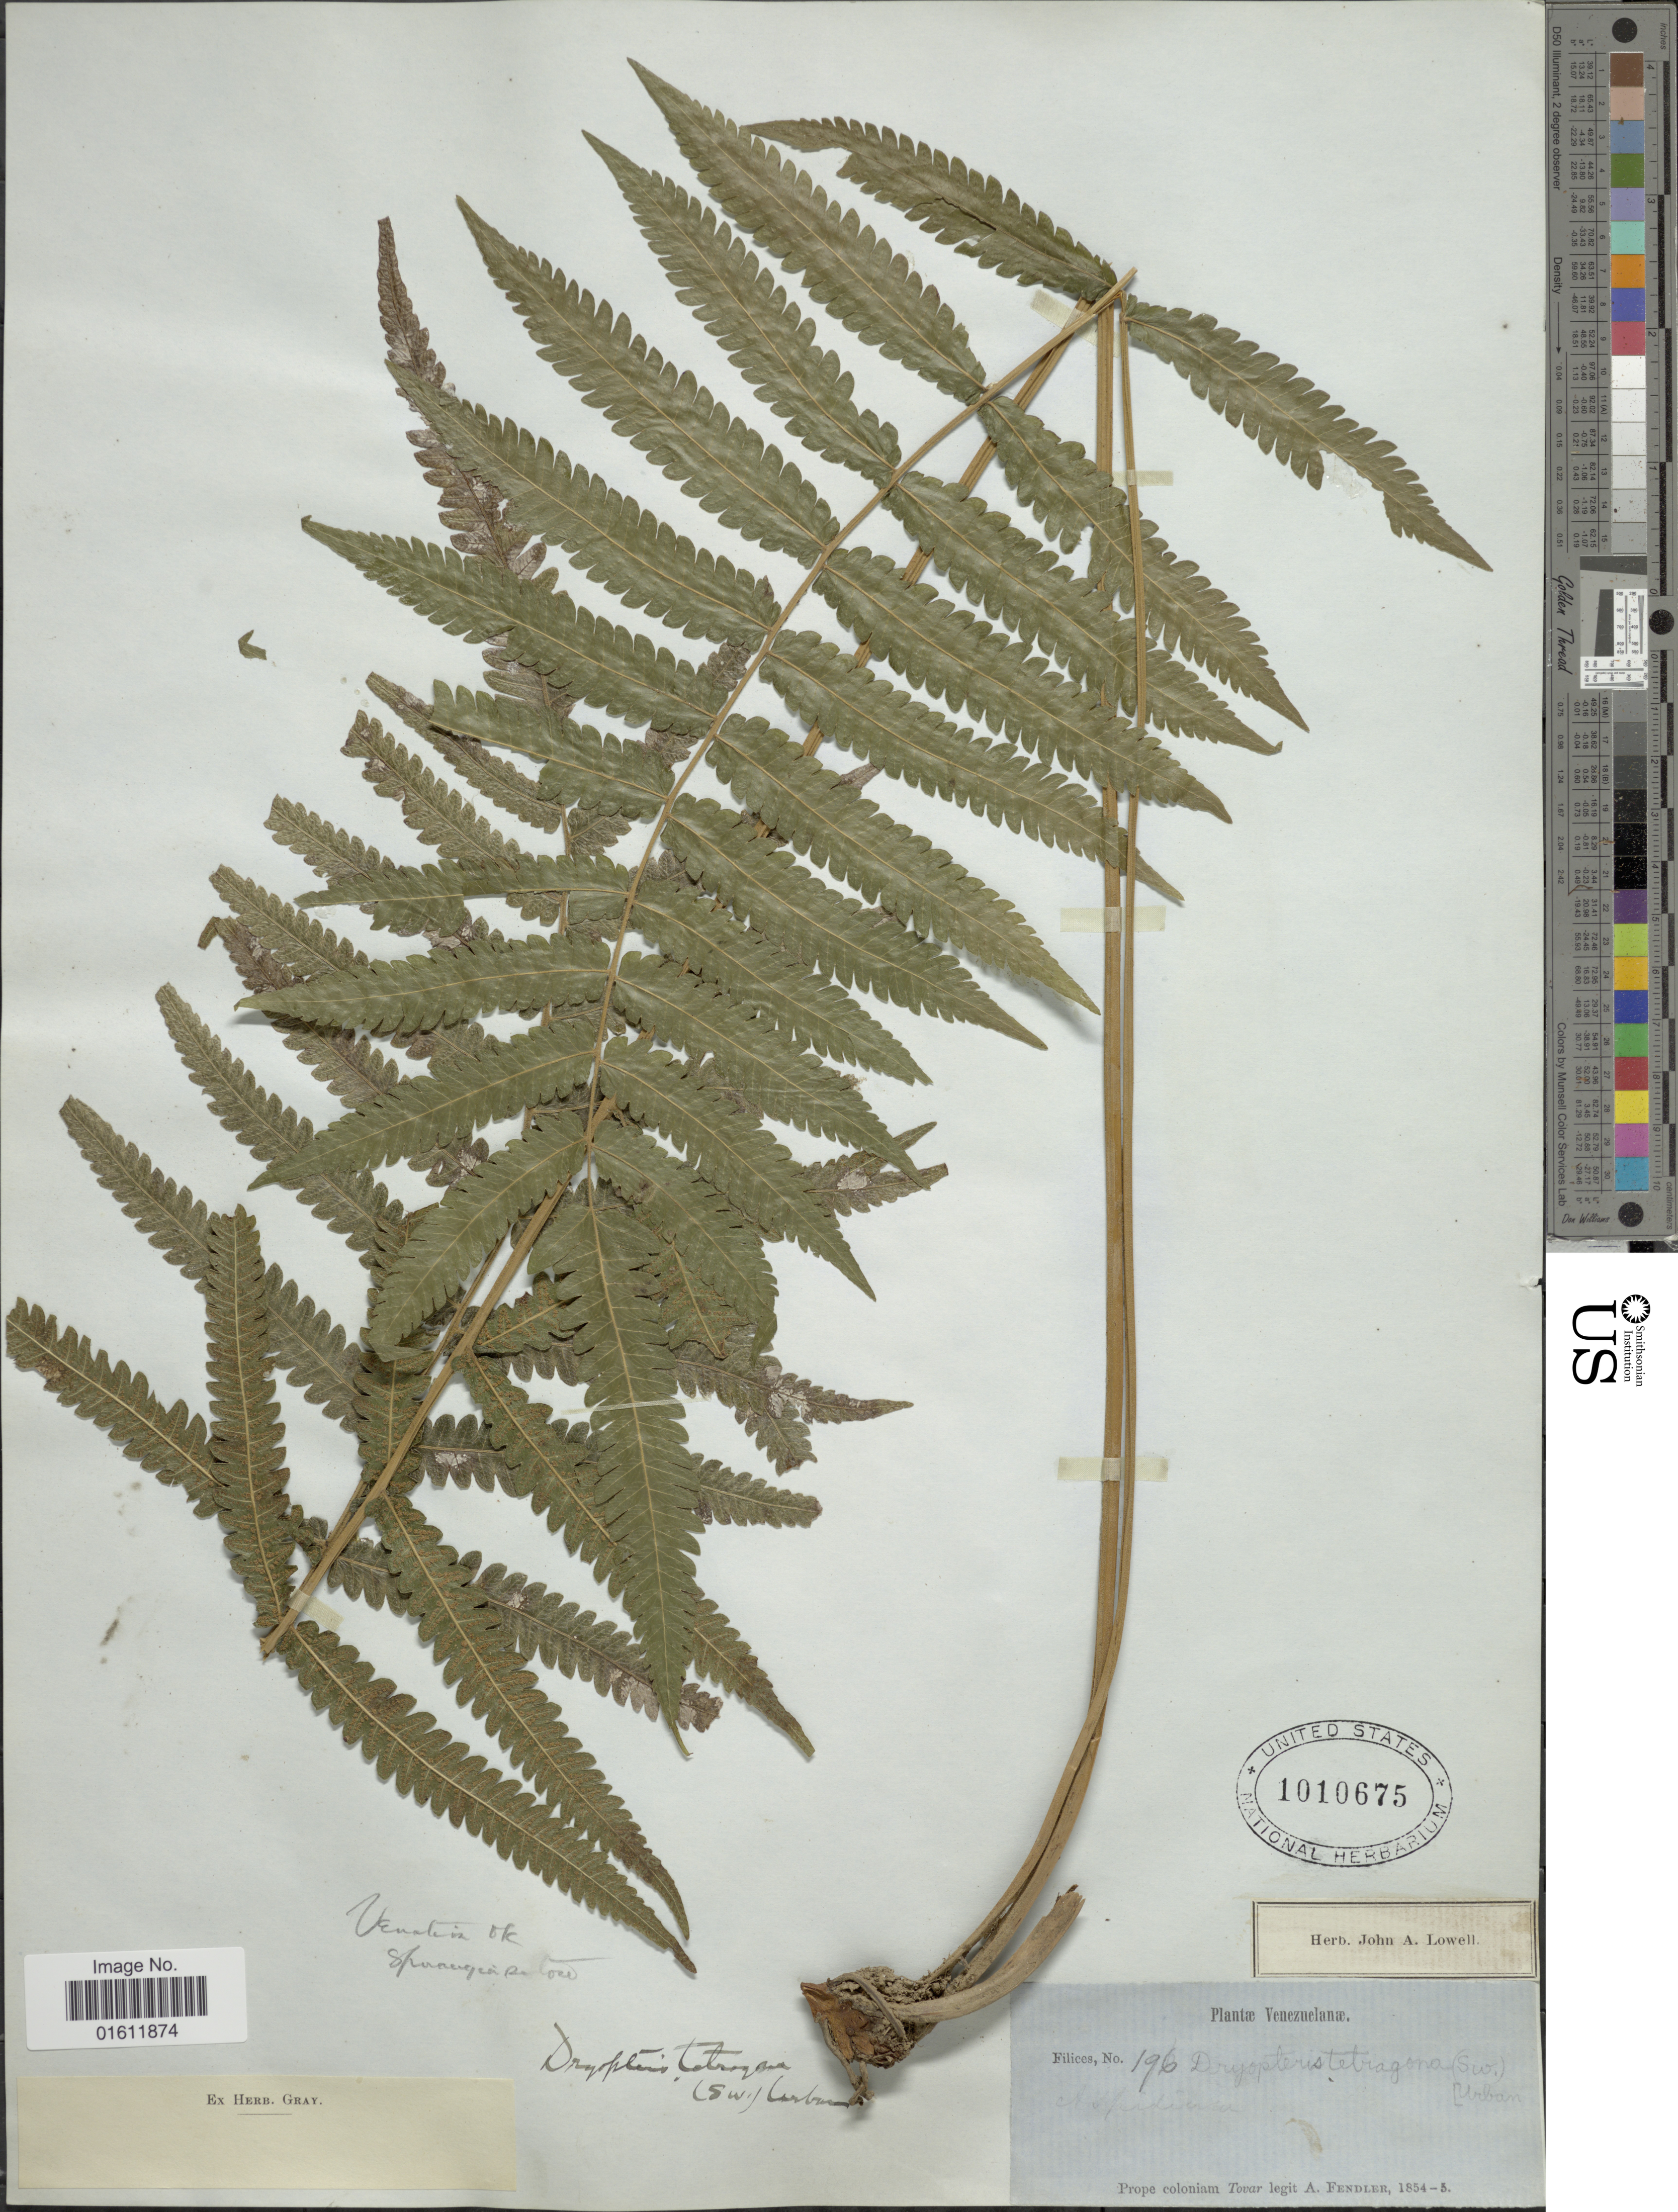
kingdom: Plantae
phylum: Tracheophyta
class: Polypodiopsida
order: Polypodiales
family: Thelypteridaceae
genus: Goniopteris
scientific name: Goniopteris tetragona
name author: (C. Presl) Sw.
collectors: A. Fendler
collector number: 196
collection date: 1854/1855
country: Venezuela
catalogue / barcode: US 1010675